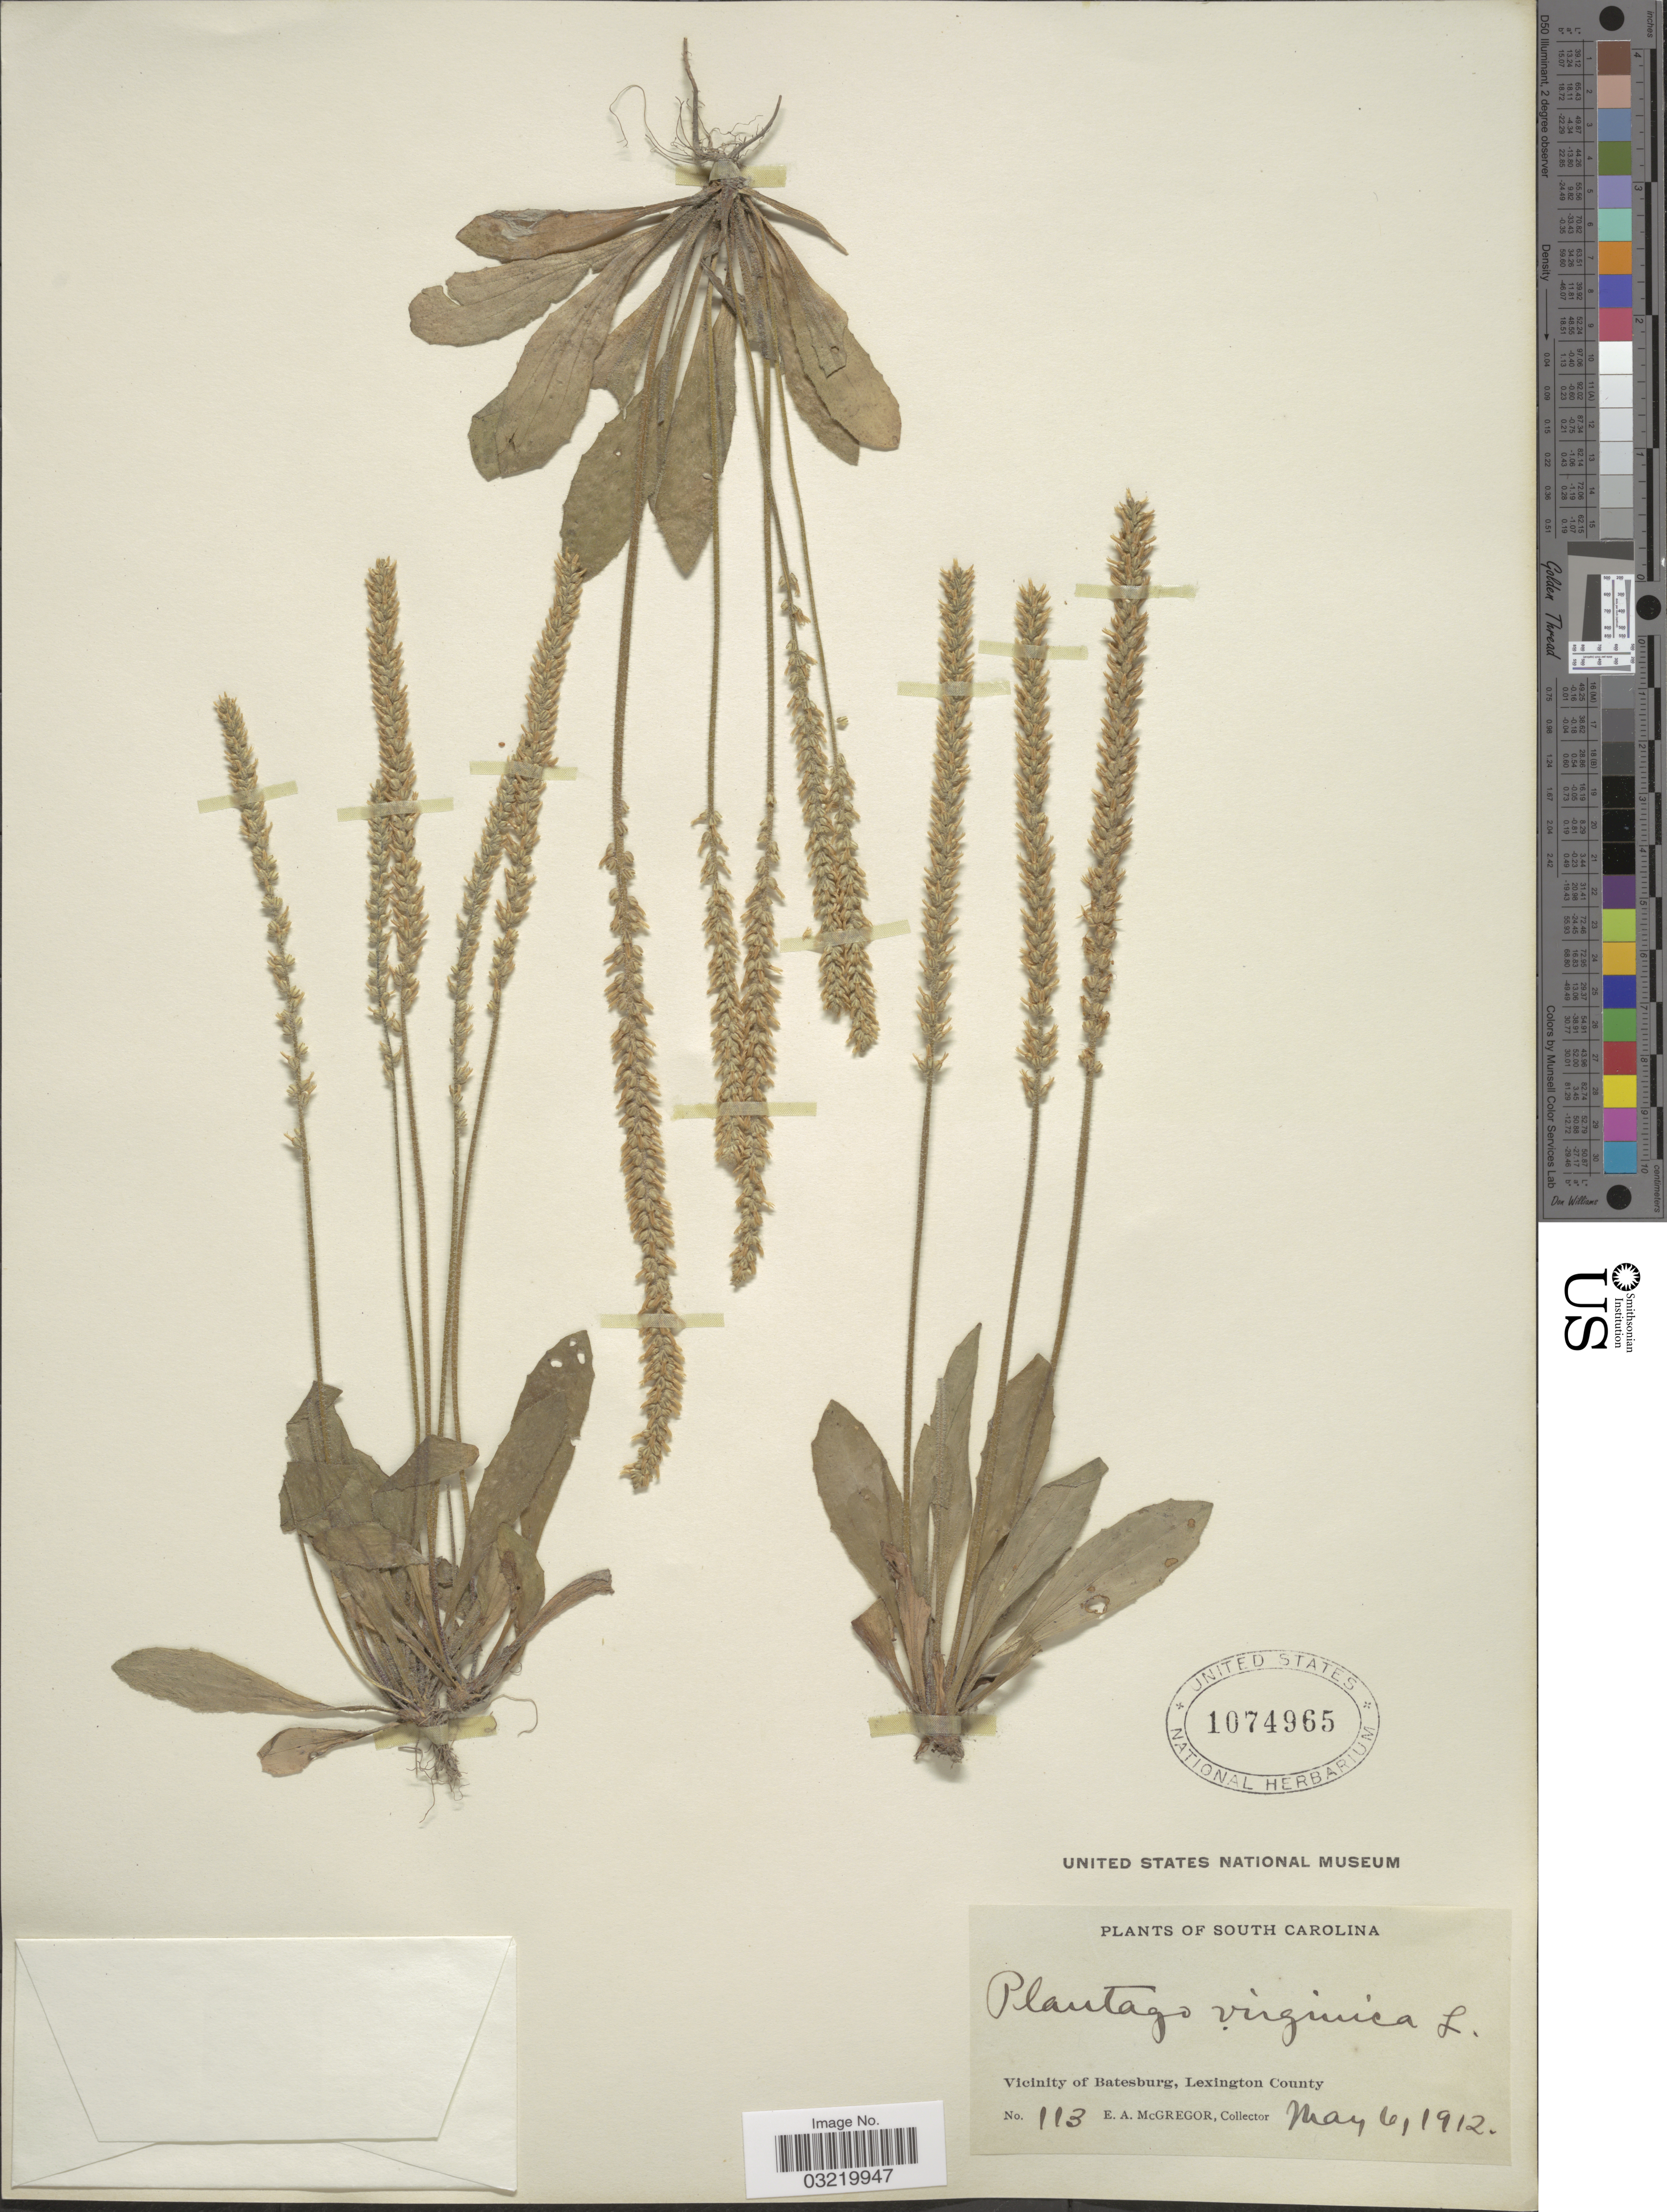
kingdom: Plantae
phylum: Tracheophyta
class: Magnoliopsida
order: Lamiales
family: Plantaginaceae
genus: Plantago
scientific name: Plantago virginica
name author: L.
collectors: E. A. McGregor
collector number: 113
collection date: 1912-05-06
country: United States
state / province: South Carolina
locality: Vicinity of Batesburg, Lexington County.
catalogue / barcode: US 1074965